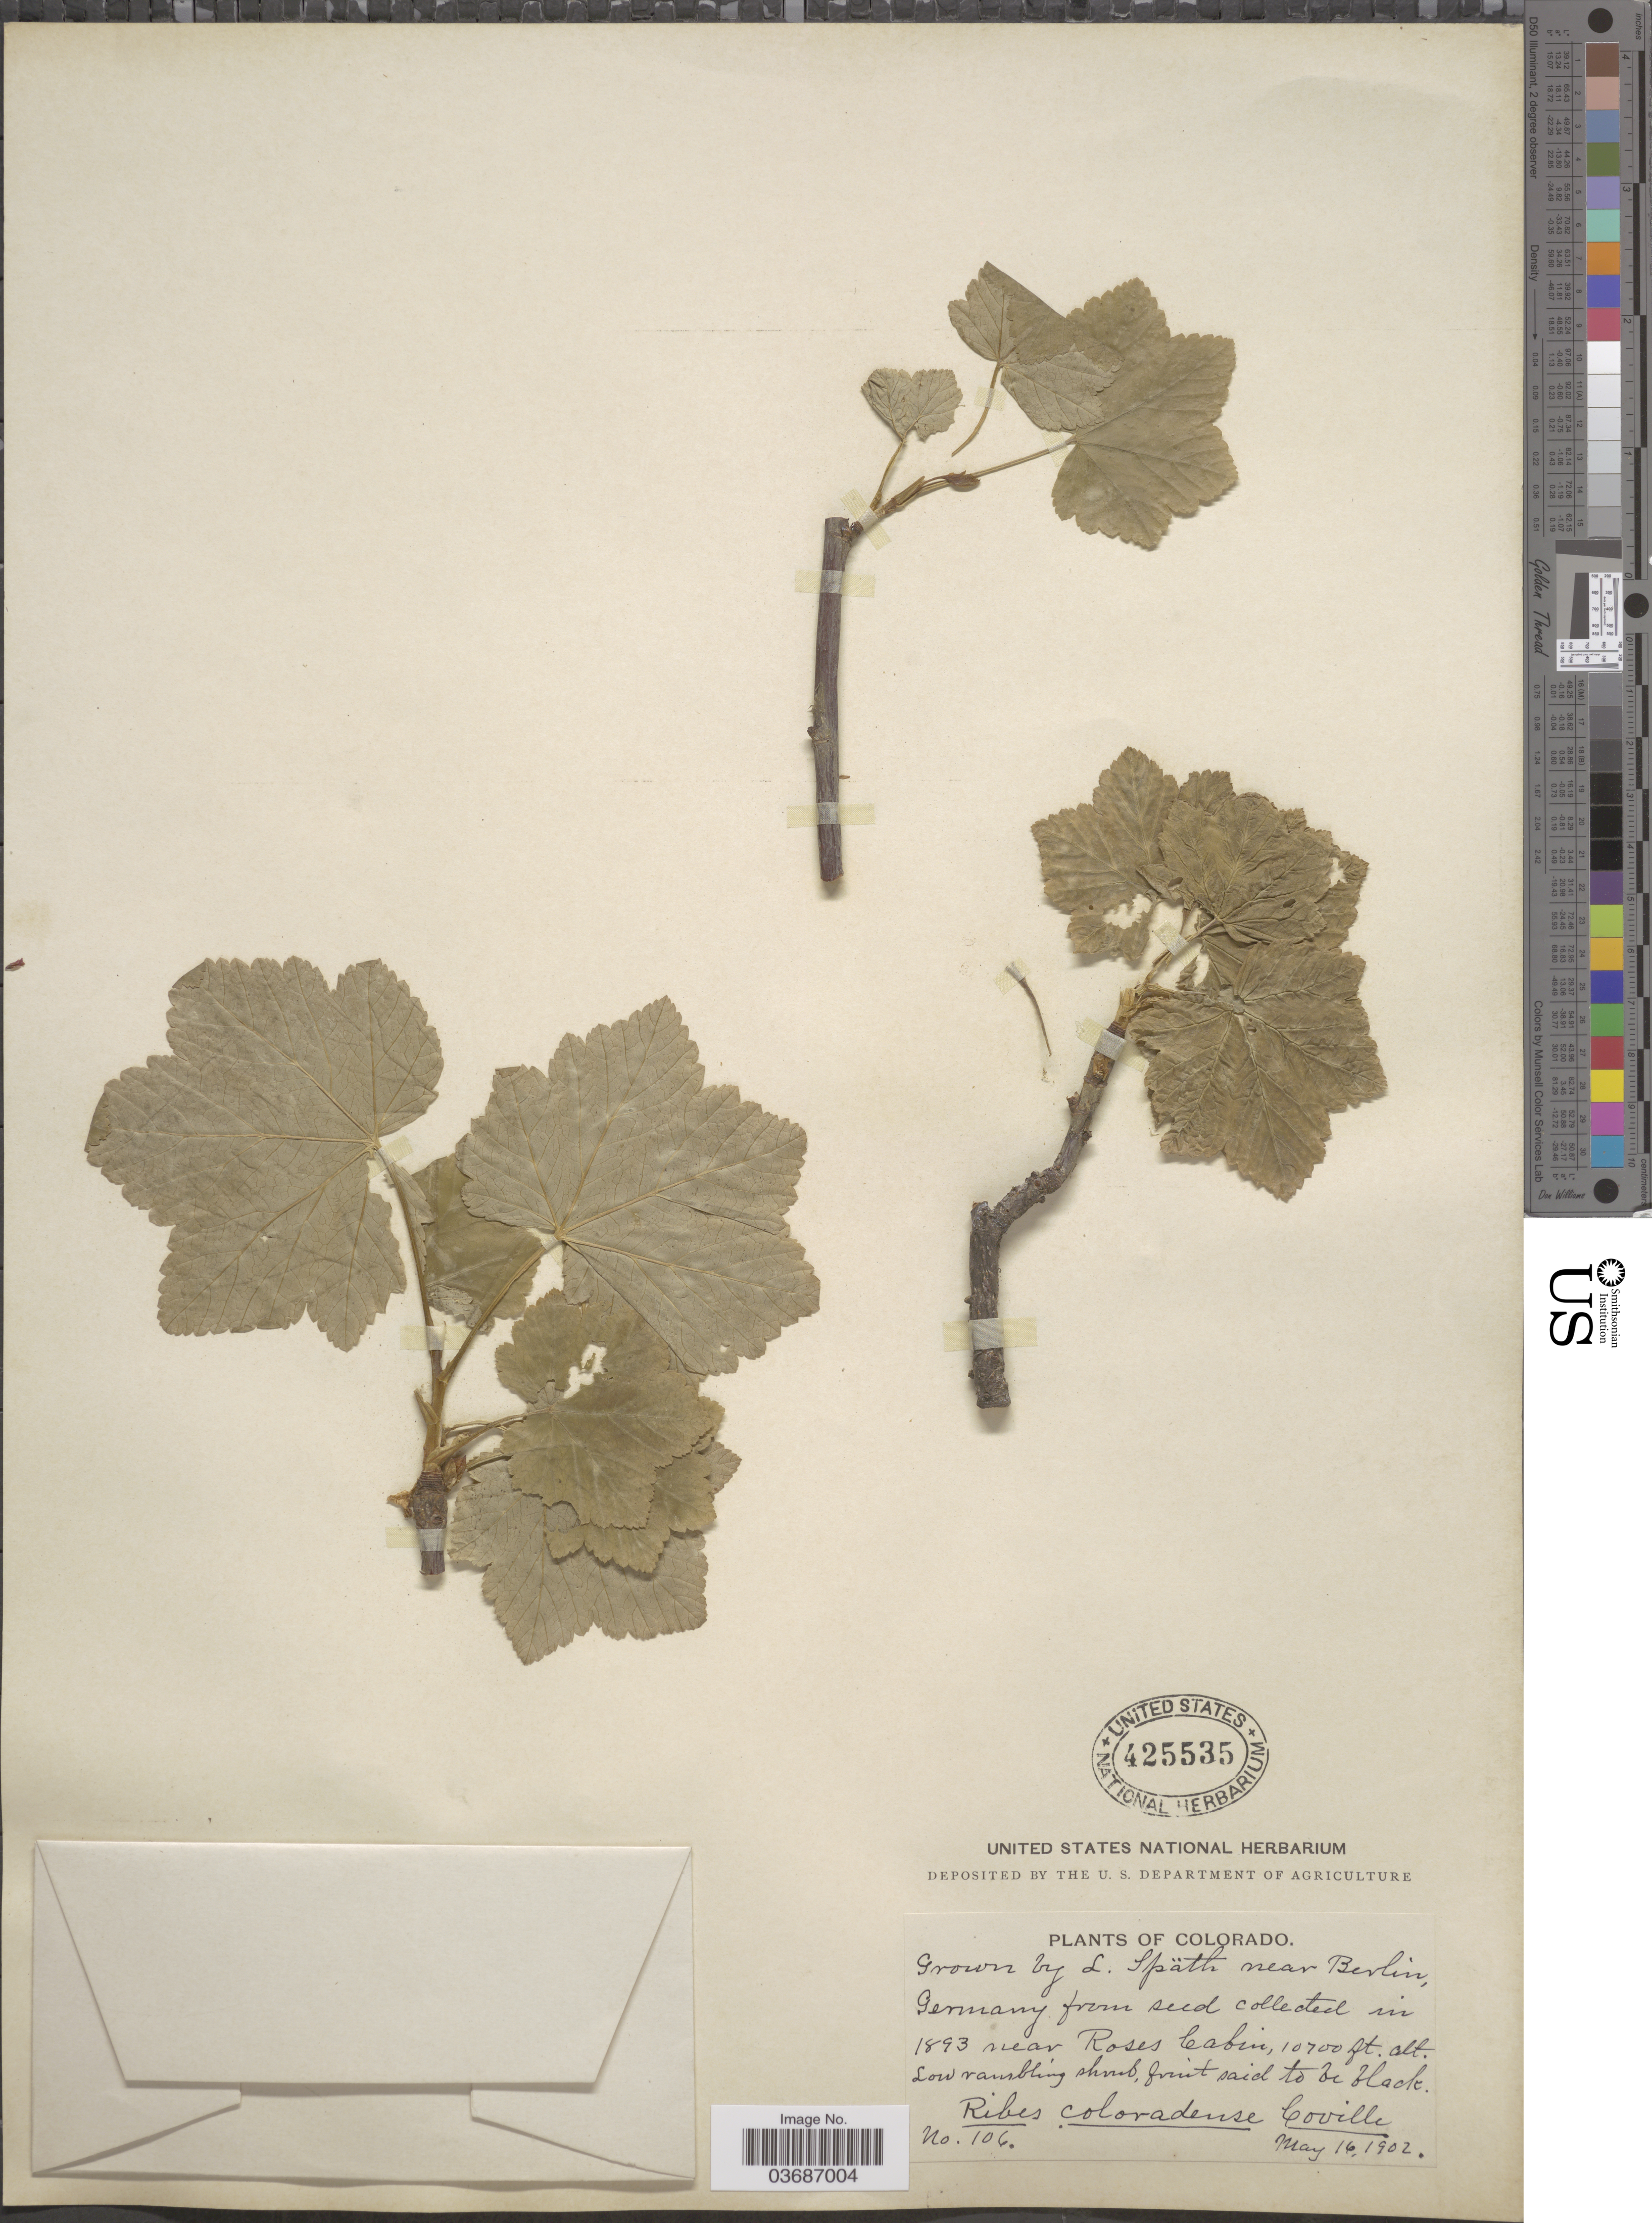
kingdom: Plantae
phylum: Tracheophyta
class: Magnoliopsida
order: Saxifragales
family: Grossulariaceae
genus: Ribes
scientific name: Ribes coloradense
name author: Coville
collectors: L. Späth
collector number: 106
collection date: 1902-05-16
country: Germany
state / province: Berlin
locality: Near Berlin.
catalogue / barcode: US 425535